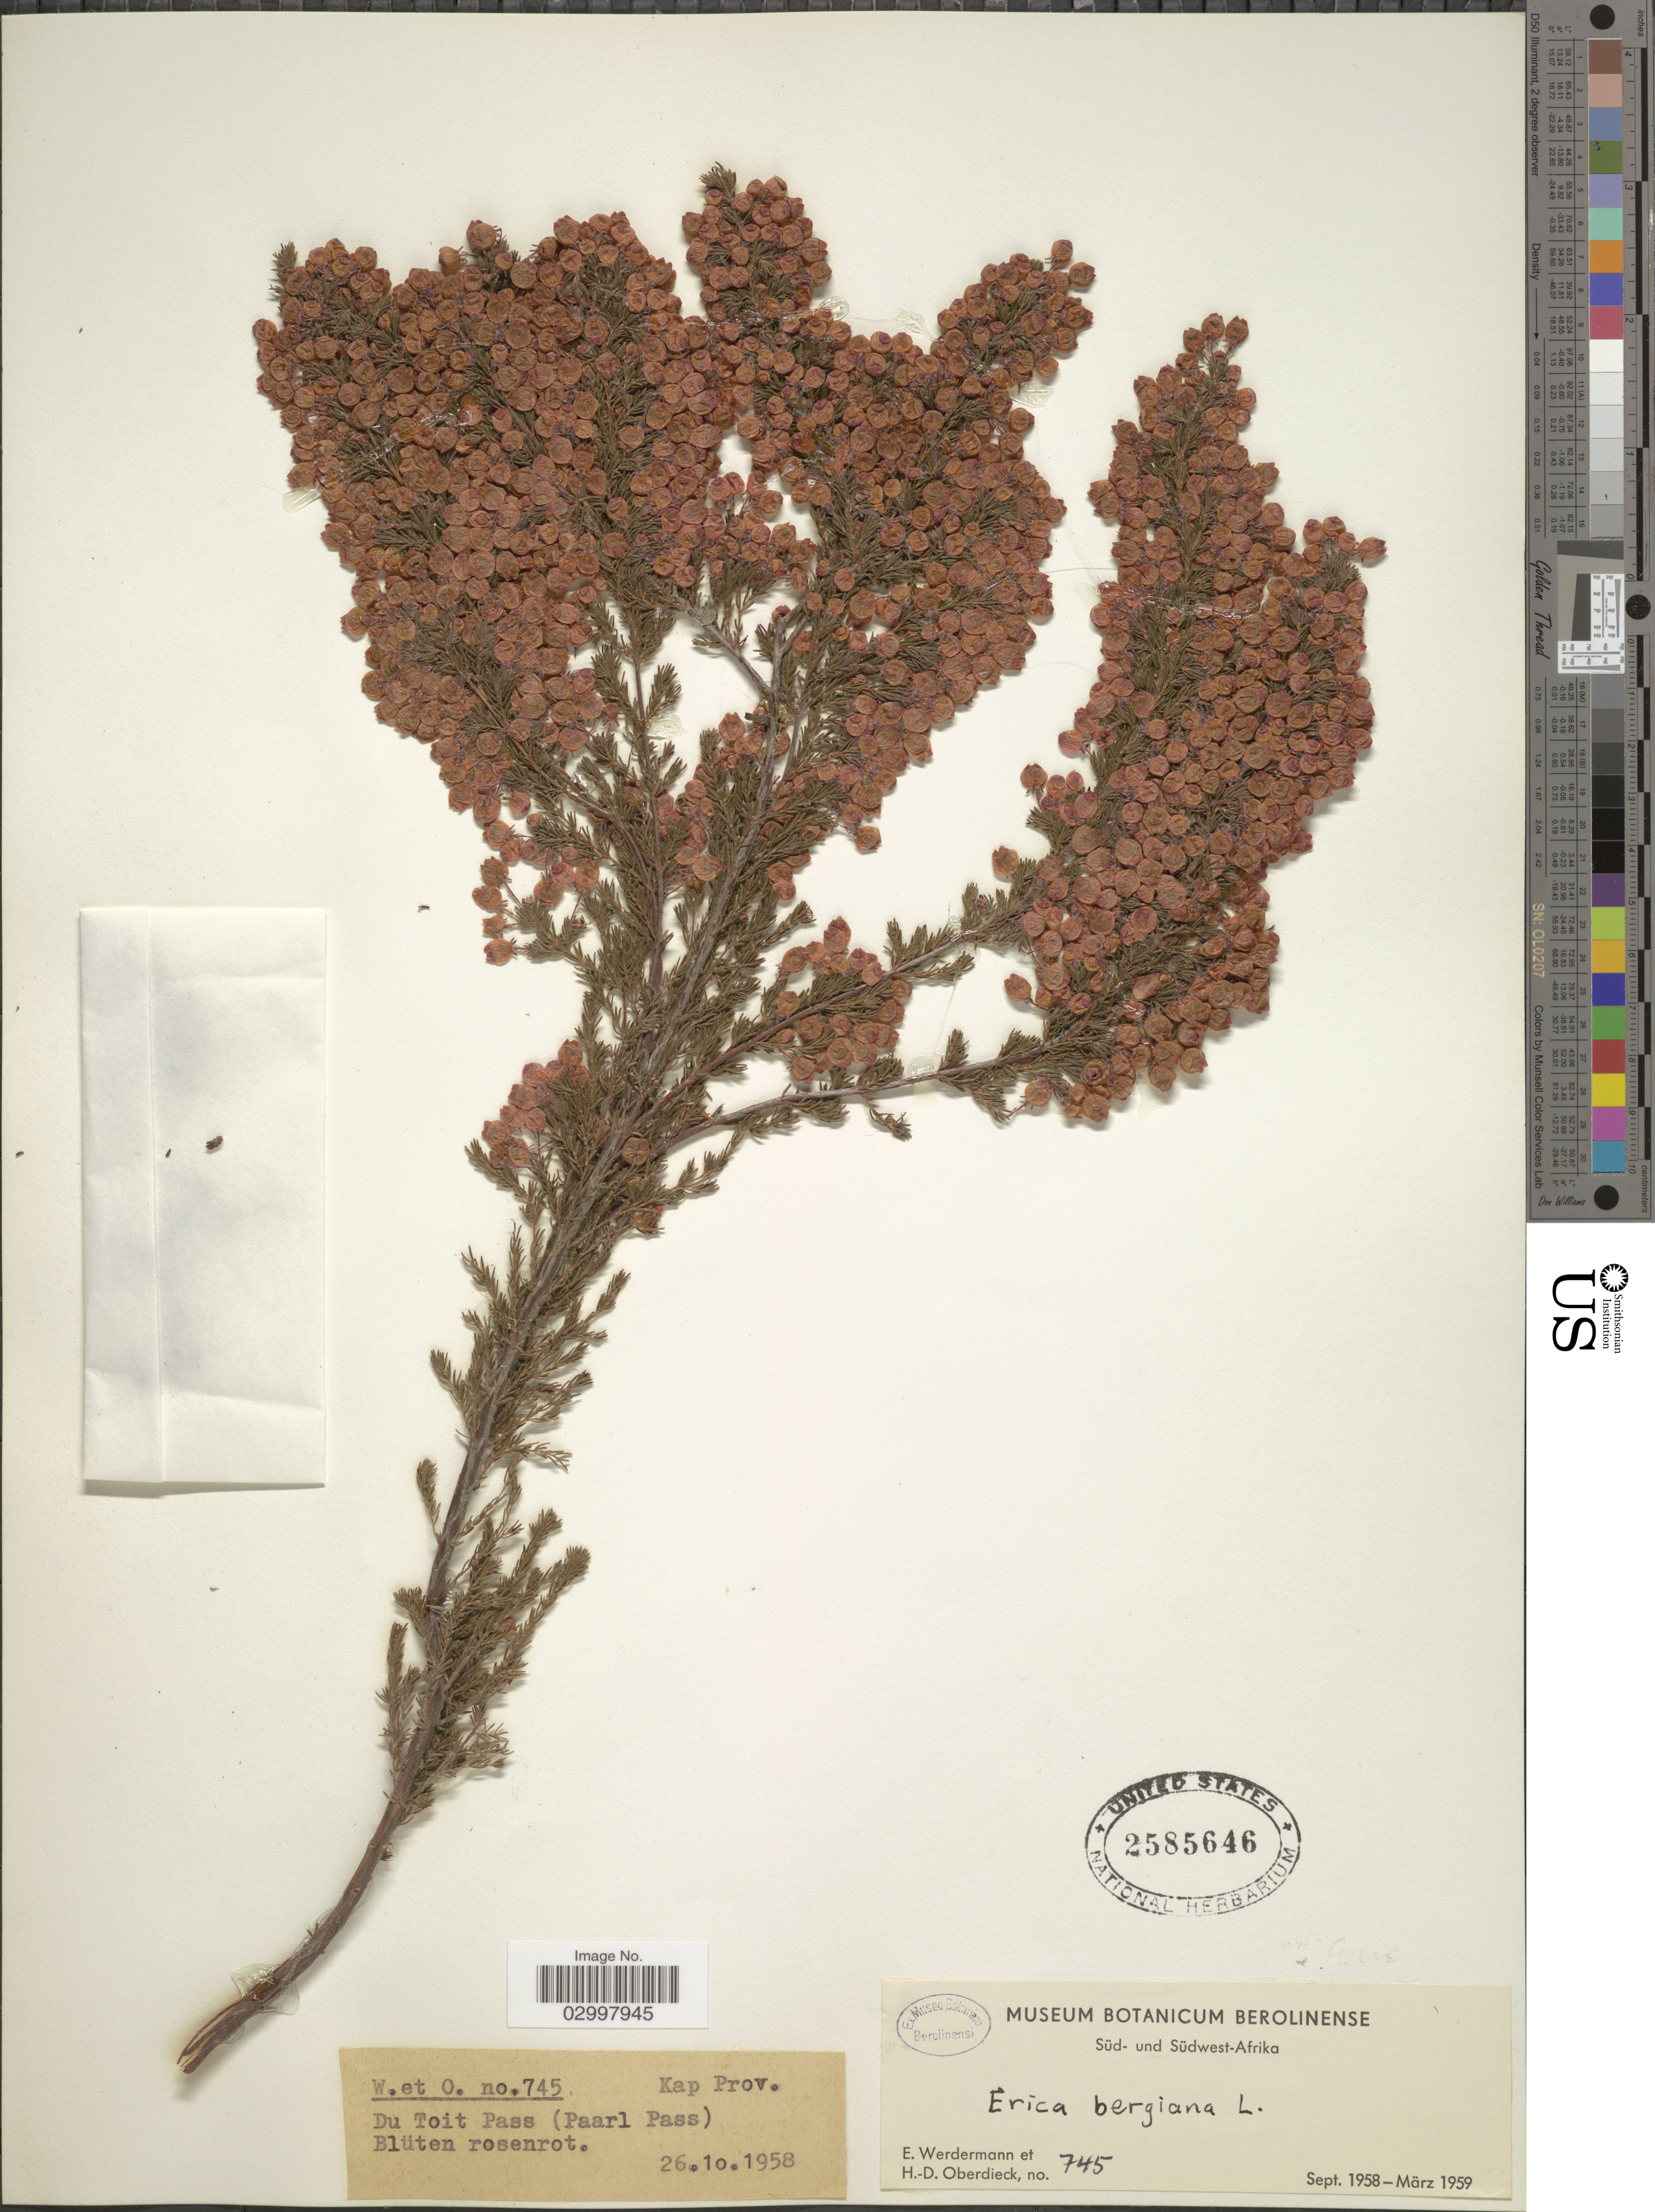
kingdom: Plantae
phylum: Tracheophyta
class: Magnoliopsida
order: Ericales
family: Ericaceae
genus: Erica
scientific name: Erica bergiana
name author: L.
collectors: E. Werdermann & H. Oberdieck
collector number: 745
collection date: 1958-10-26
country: South Africa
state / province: Western Cape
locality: Kap Prov. Du Toit Pass (Paarl Pass).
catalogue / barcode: US 2585646